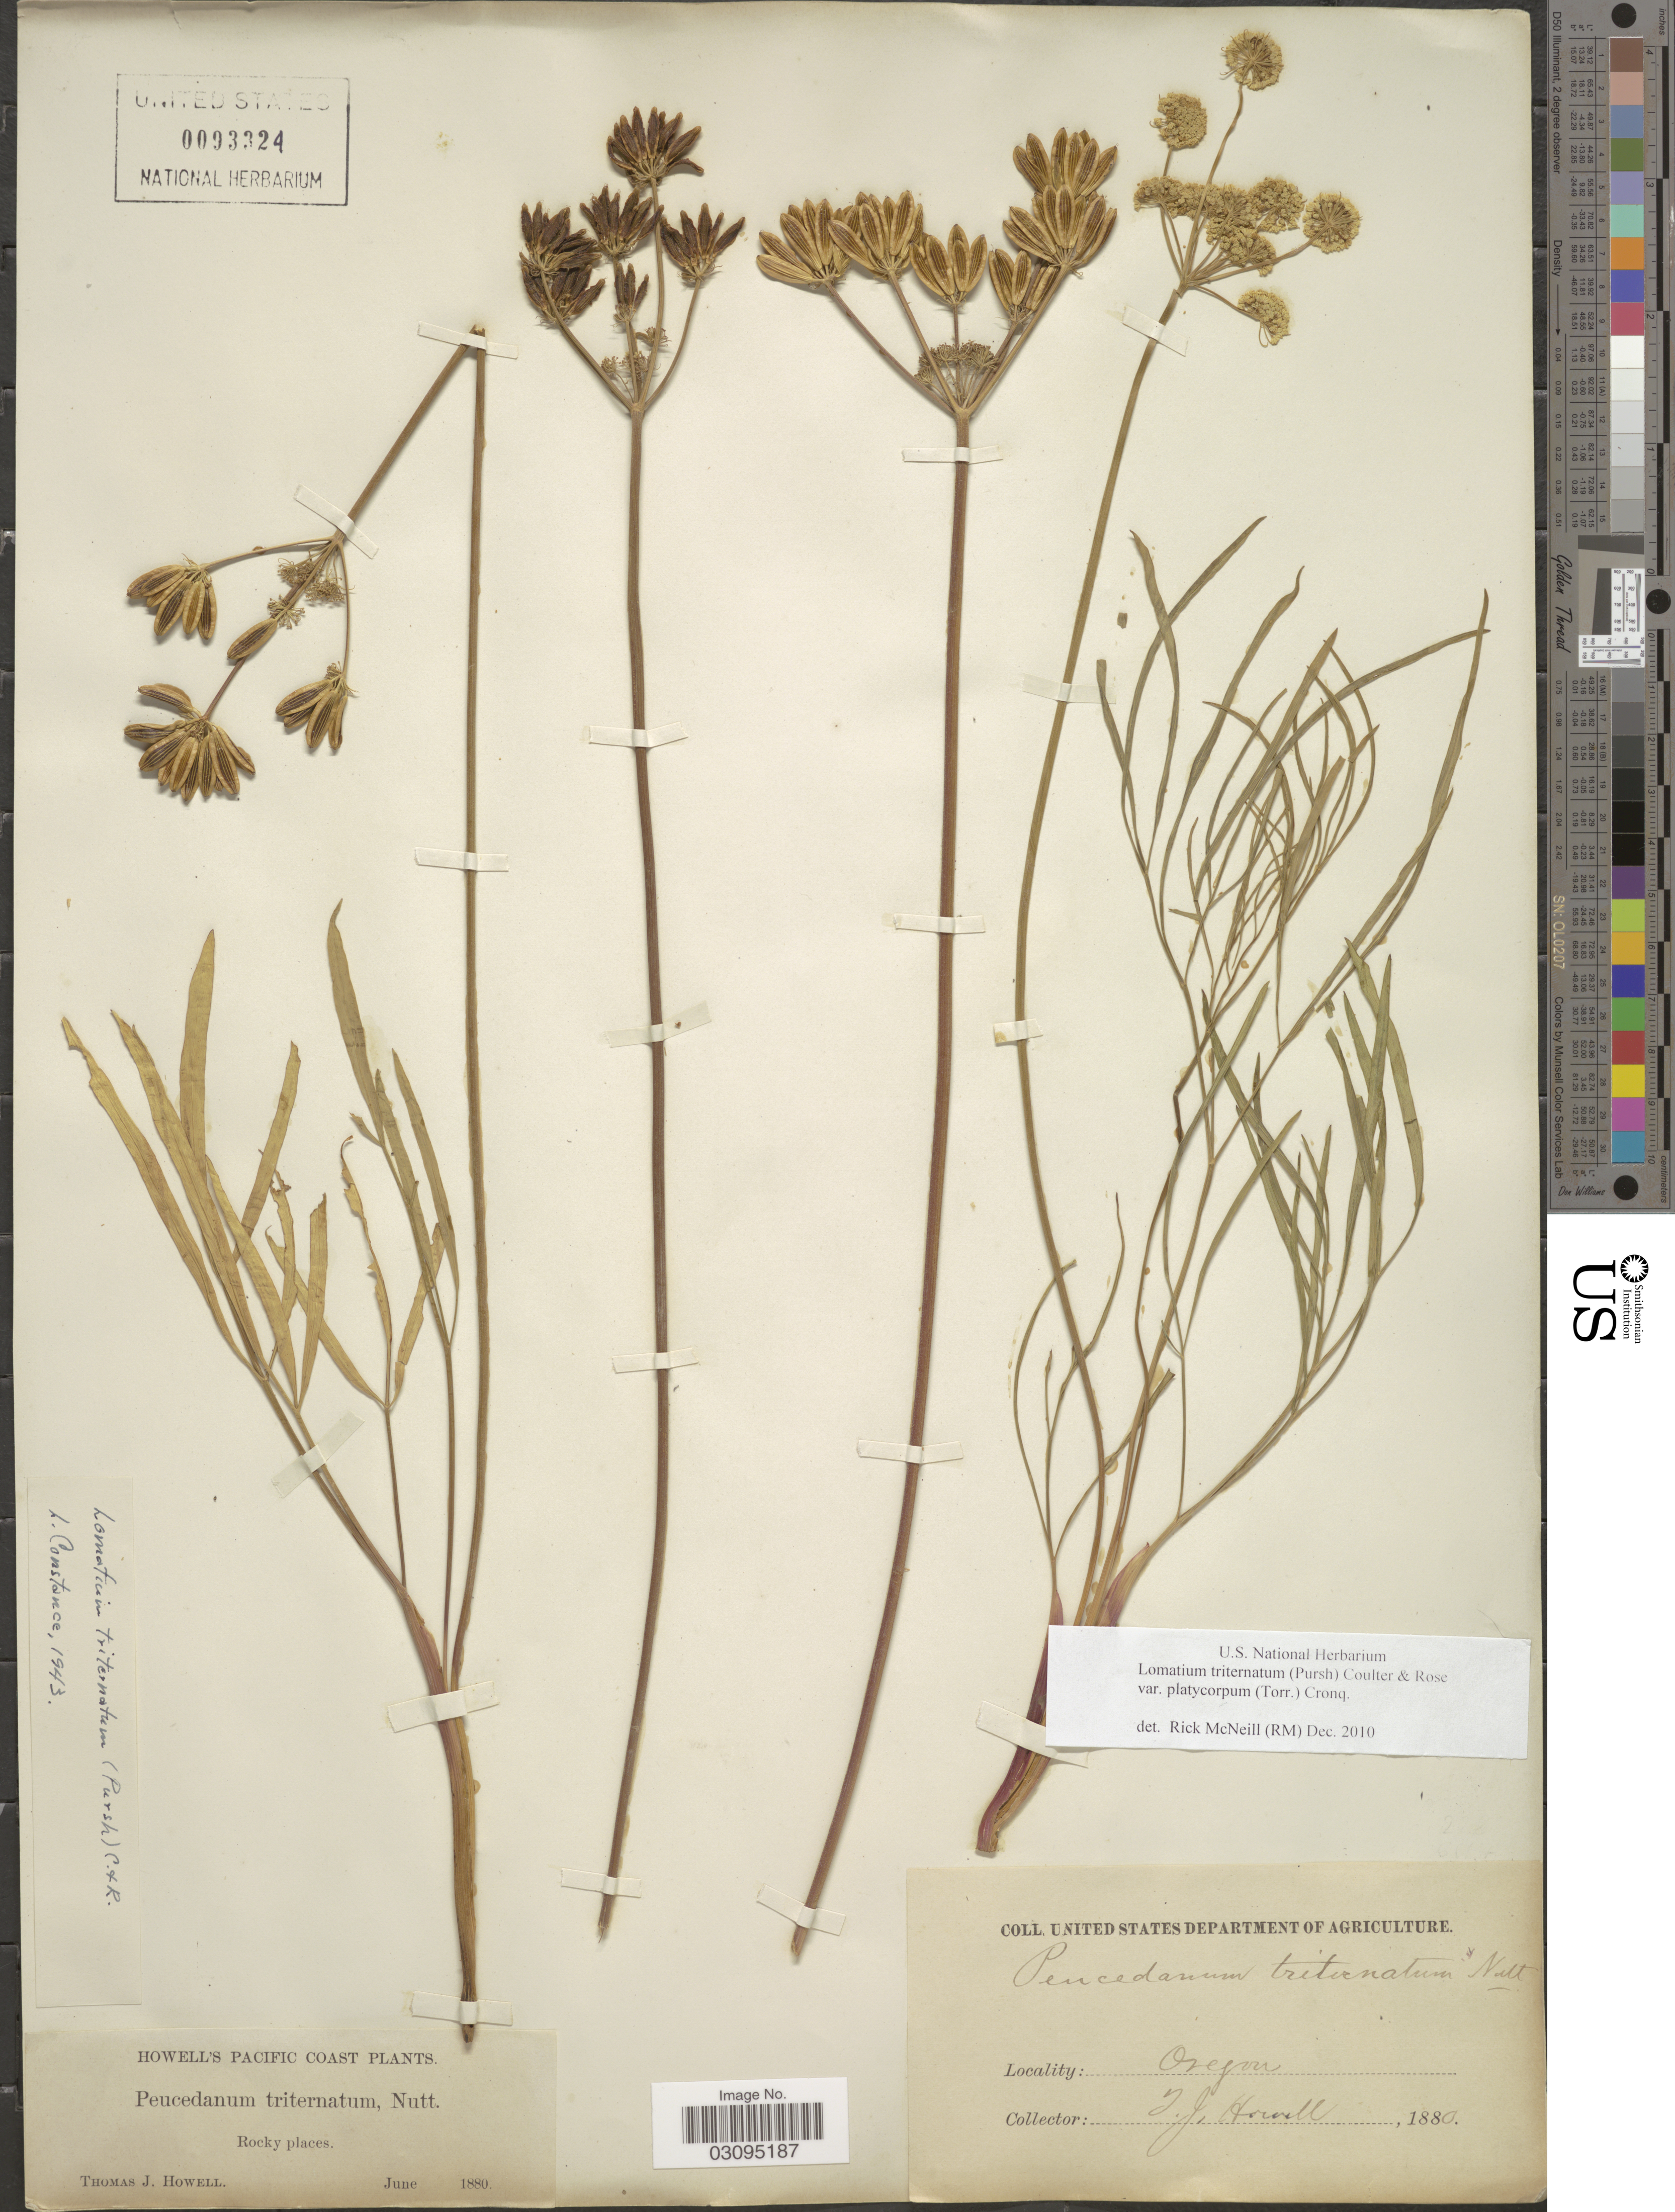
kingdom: Plantae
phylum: Tracheophyta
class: Magnoliopsida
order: Apiales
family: Apiaceae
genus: Lomatium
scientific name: Lomatium triternatum var. platycarpum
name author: (Torr.) B. Boivin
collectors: T. J. Howell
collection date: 1880-06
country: United States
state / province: Oregon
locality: Pacific Coast.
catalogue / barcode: US 93324